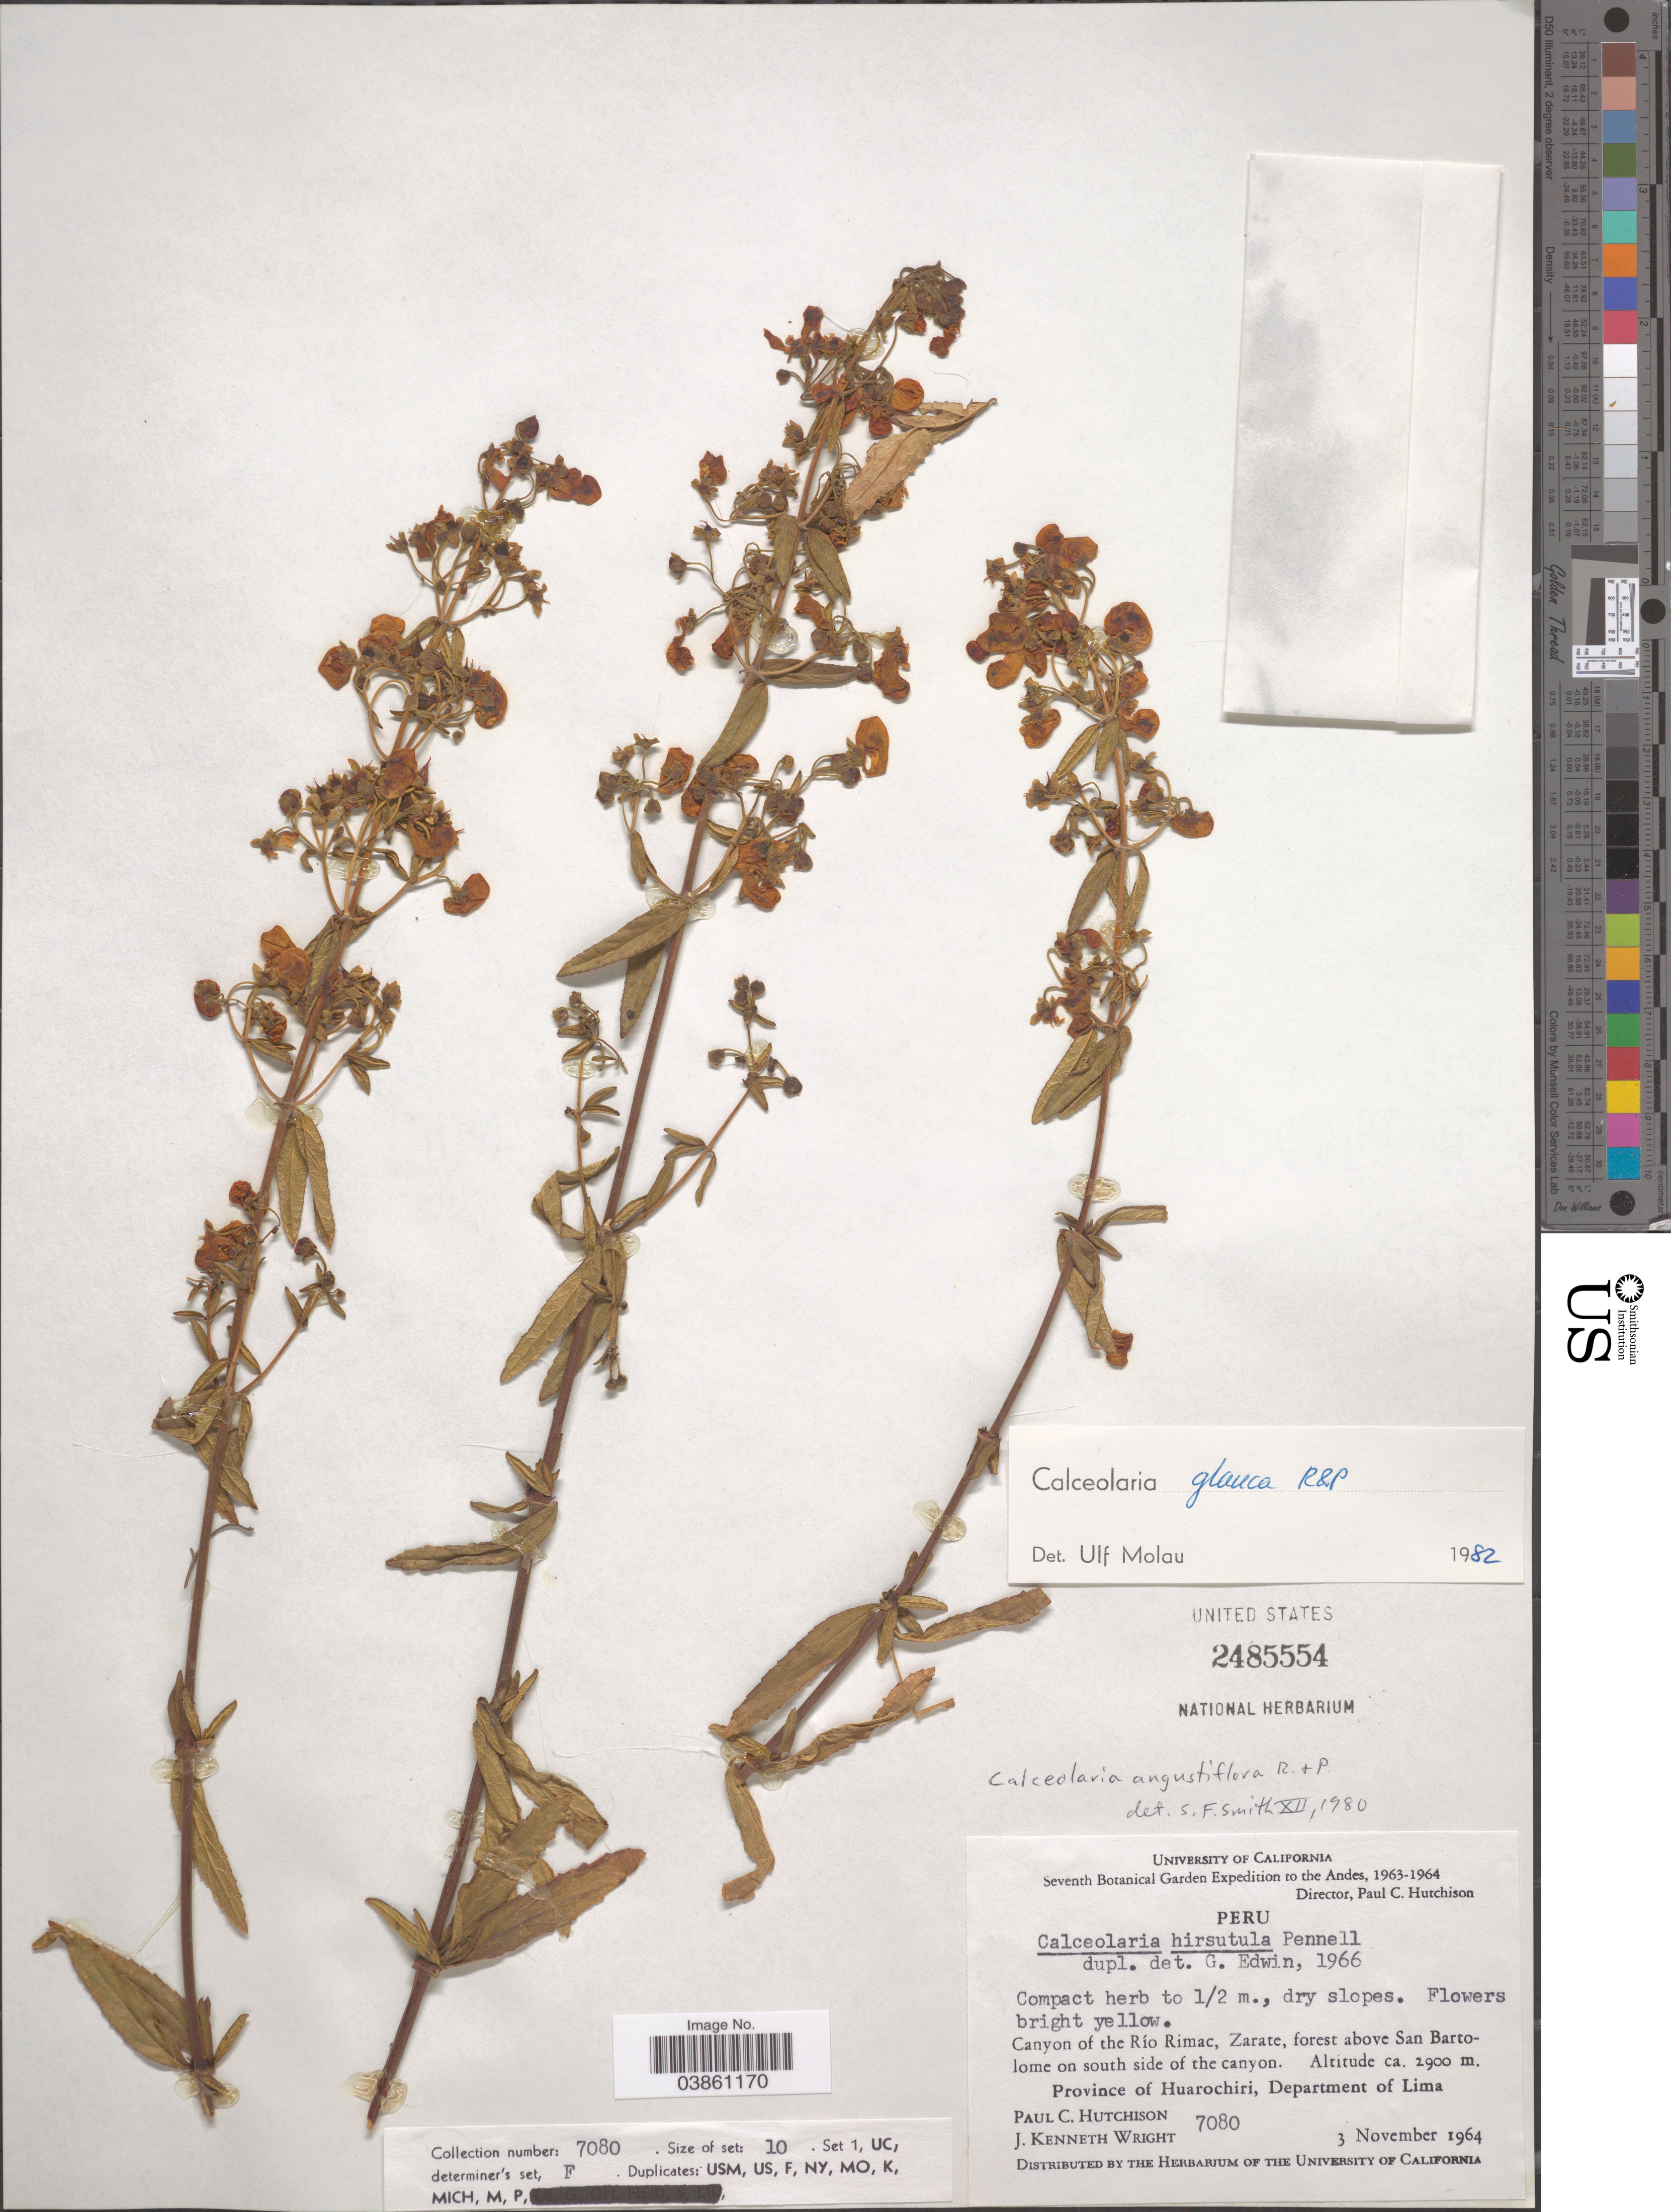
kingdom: Plantae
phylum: Tracheophyta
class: Magnoliopsida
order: Lamiales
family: Calceolariaceae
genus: Calceolaria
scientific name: Calceolaria glauca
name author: Ruiz & Pav.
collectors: P. C. Hutchison & J. K. Wright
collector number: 7080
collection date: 1964-11-03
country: Peru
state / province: Lima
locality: The Andes. Canyon of the Río Rimac, Zarate, forest above San Bartolome on south side of the canyon. Province of Huarochiri, Department of Lima.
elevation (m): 2900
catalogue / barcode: US 2485554